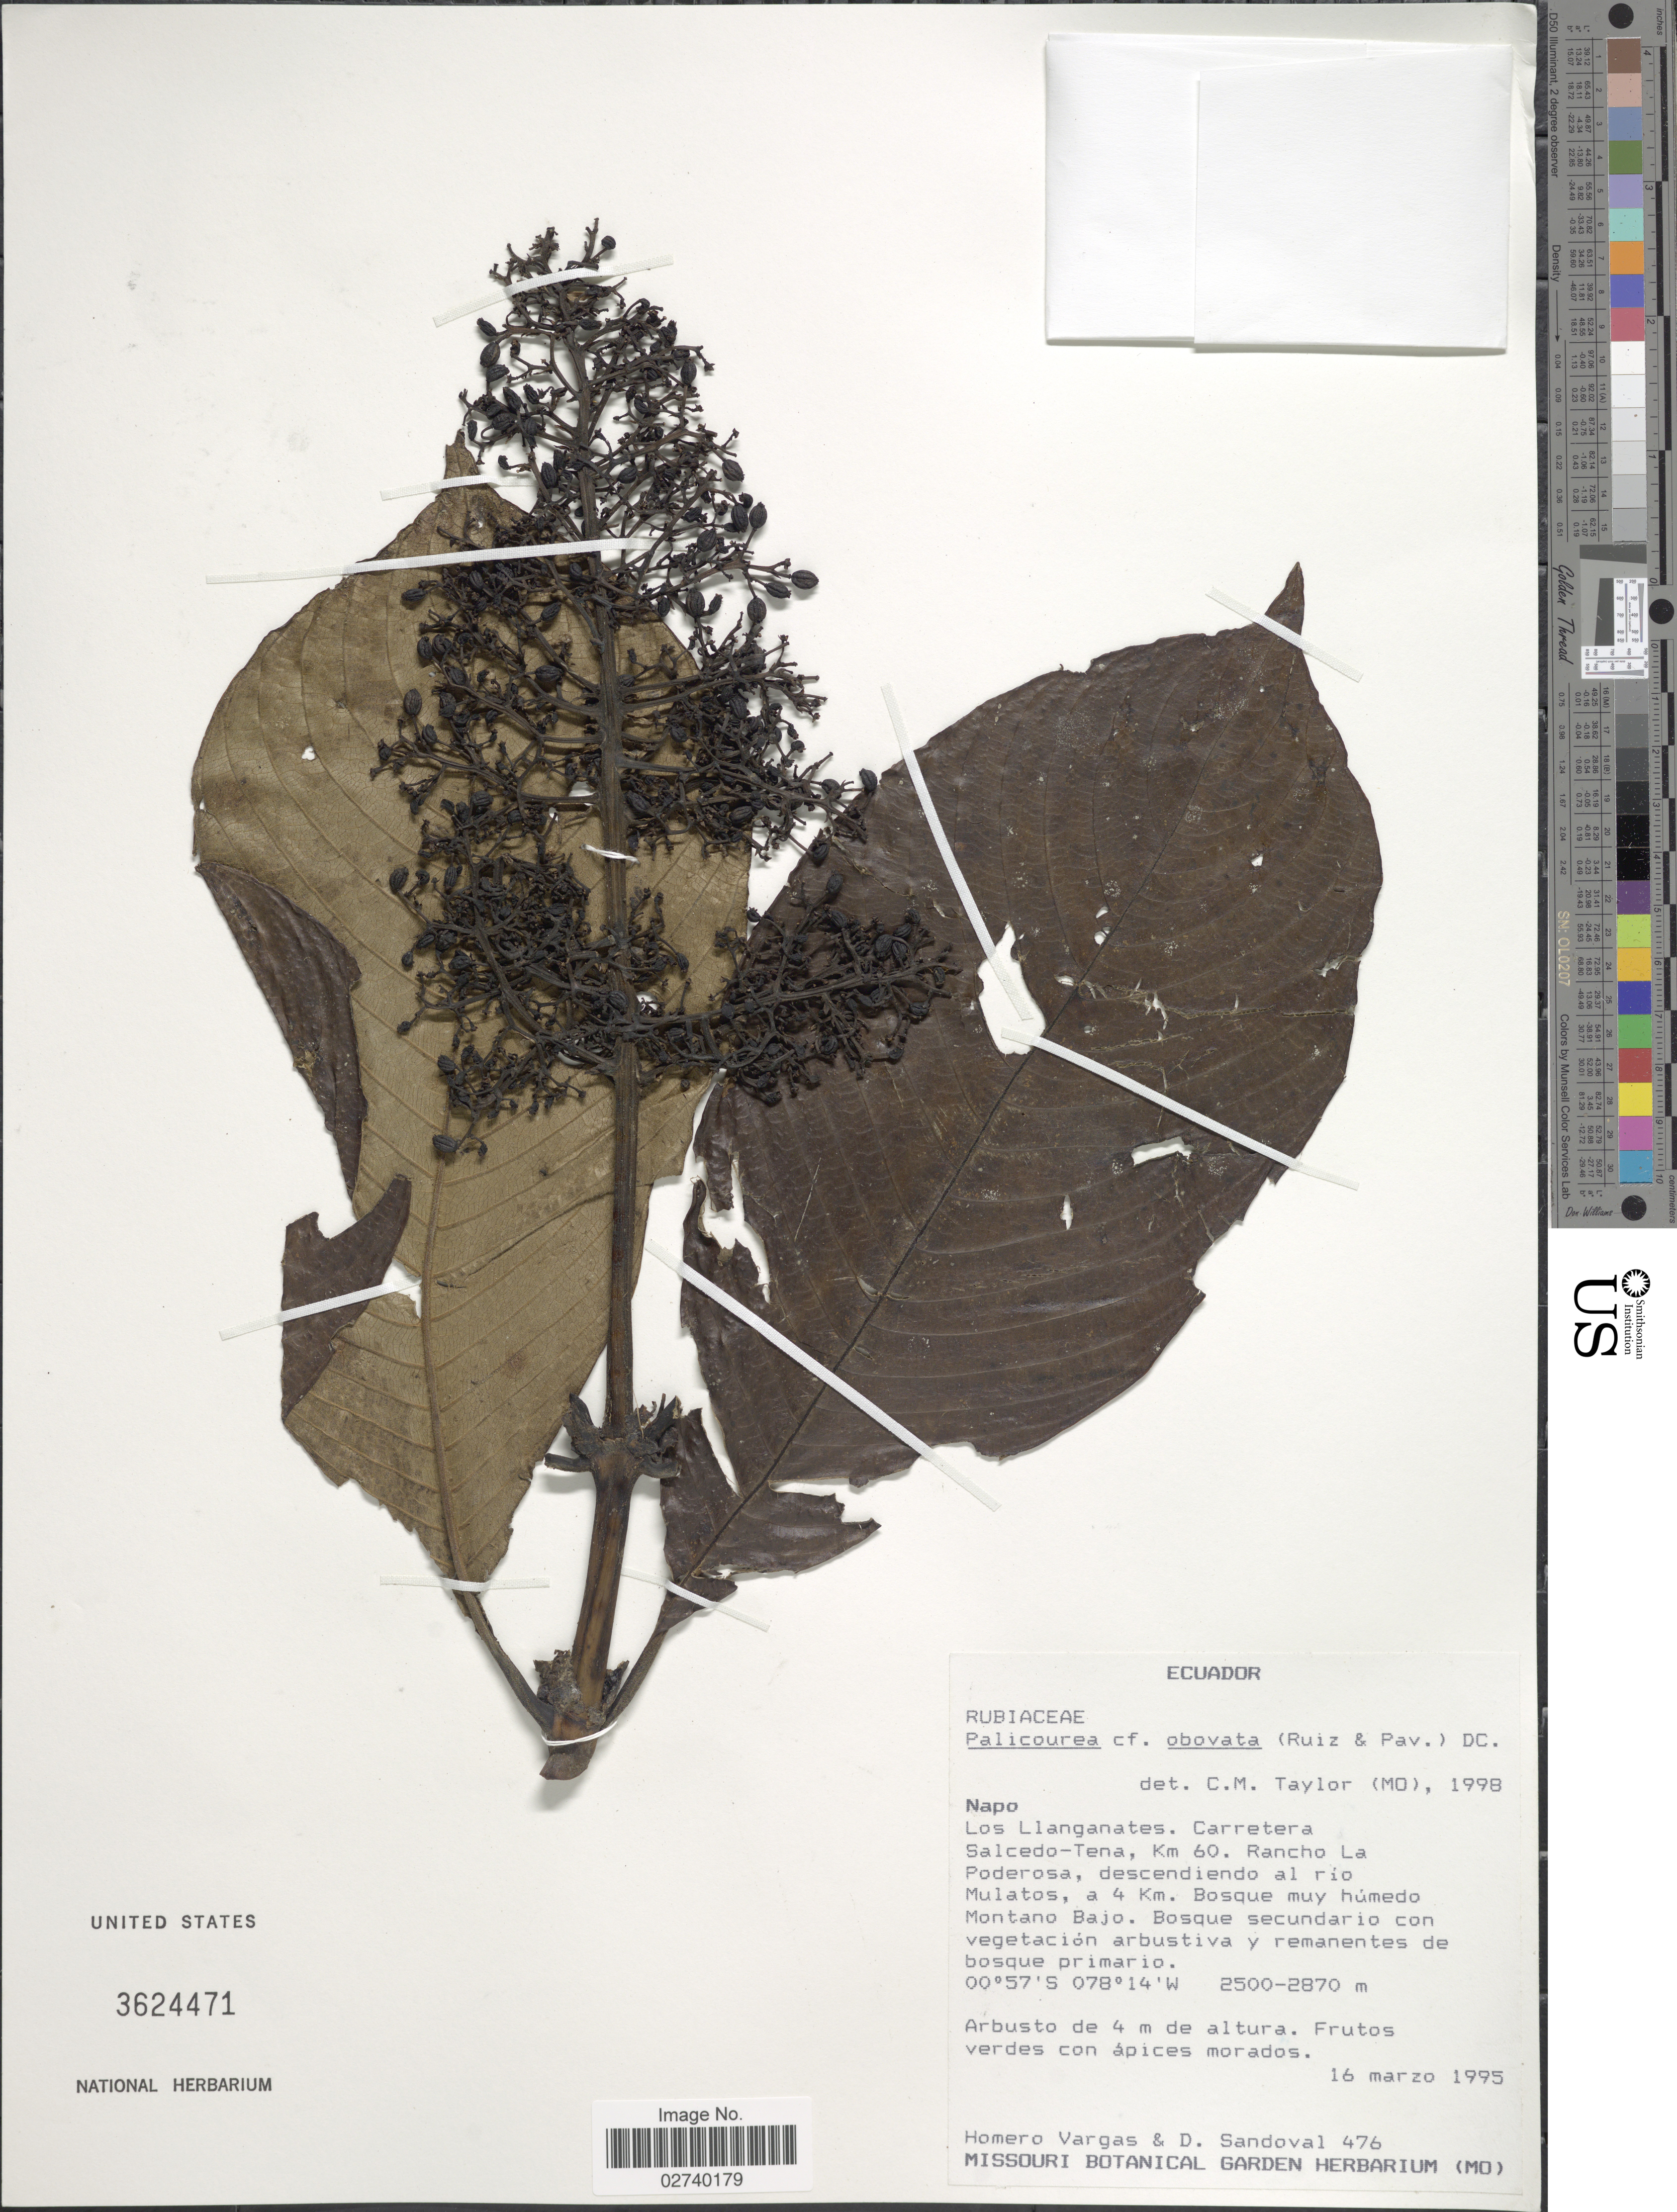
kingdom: Plantae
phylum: Tracheophyta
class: Magnoliopsida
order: Gentianales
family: Rubiaceae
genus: Palicourea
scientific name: Palicourea obovata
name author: (Ruiz & Pav.) DC.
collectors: H. Vargas & D. Sandoval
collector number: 476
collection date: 1995-03-16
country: Ecuador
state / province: Napo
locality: Los Llanganates, Carretera Salcedo-Tena, Km 60, Rancho La Poderosa, desciendiendo al rio Mulatos, a 4 km.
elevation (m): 2500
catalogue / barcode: US 3624471